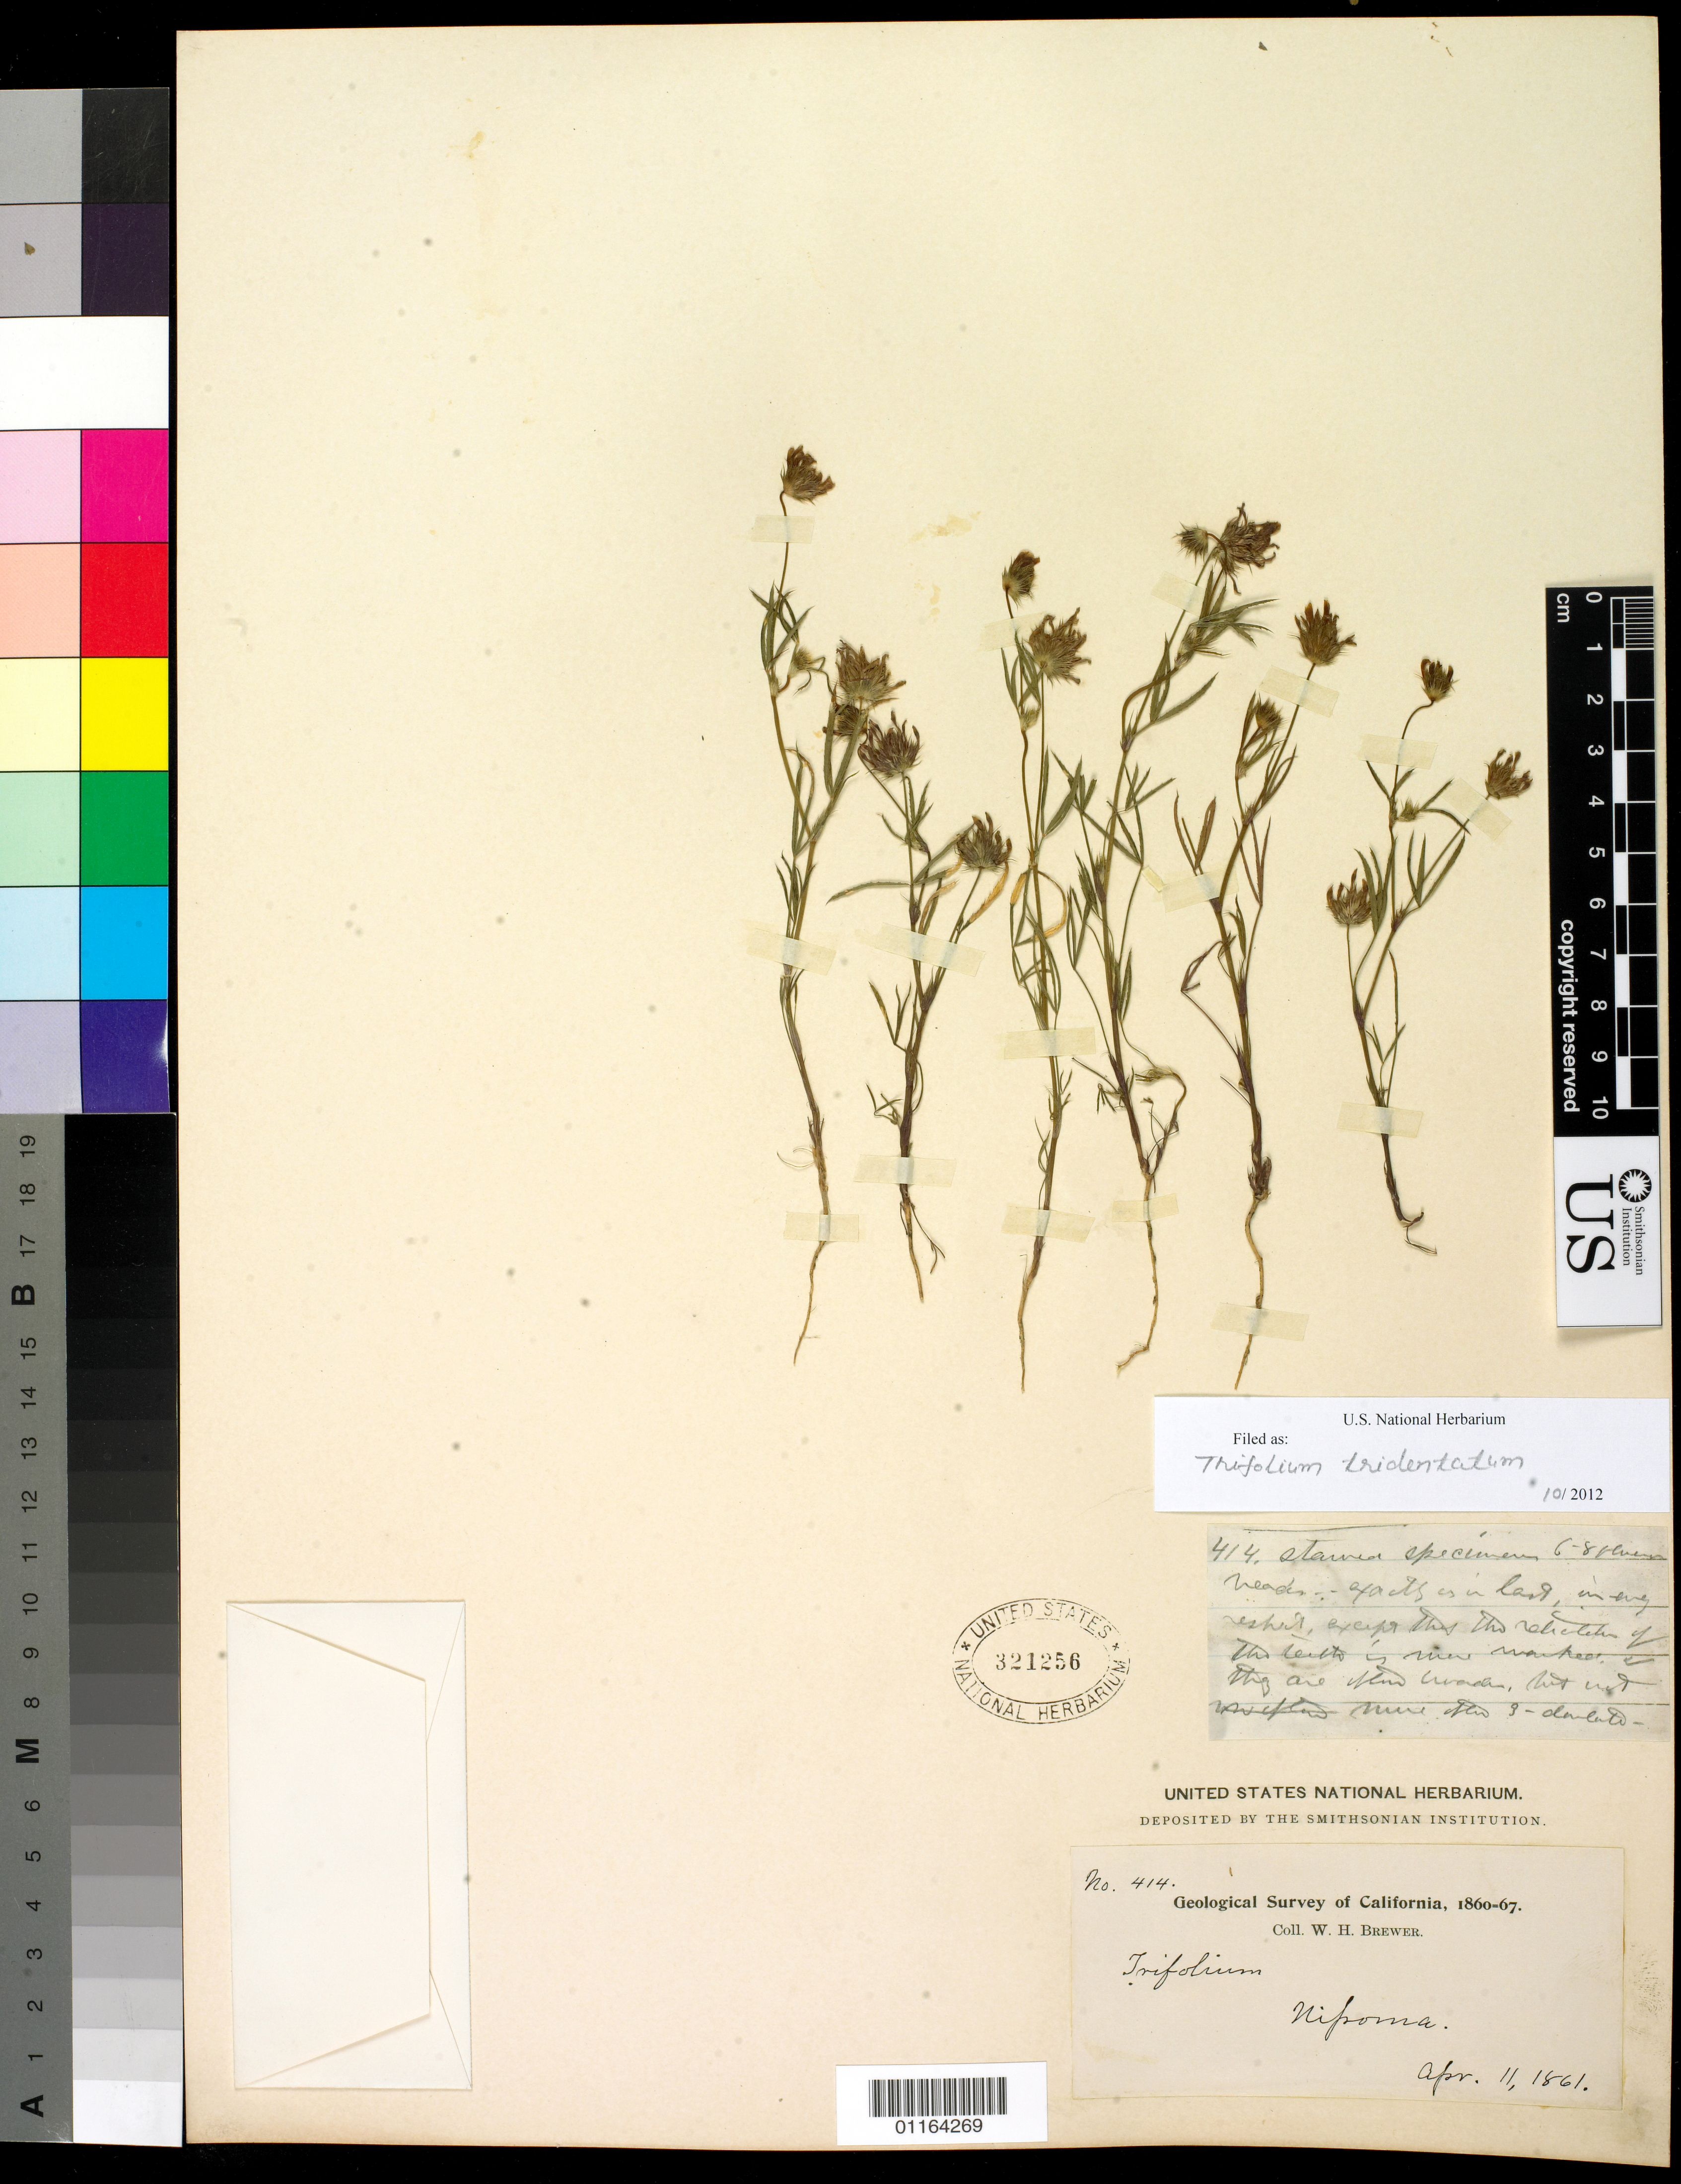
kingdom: Plantae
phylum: Tracheophyta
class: Magnoliopsida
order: Fabales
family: Fabaceae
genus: Trifolium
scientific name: Trifolium tridentatum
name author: Lindl.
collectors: W. H. Brewer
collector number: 414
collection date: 1861-04-11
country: United States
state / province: California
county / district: San Luis Obispo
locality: Nipoma.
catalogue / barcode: US 321256